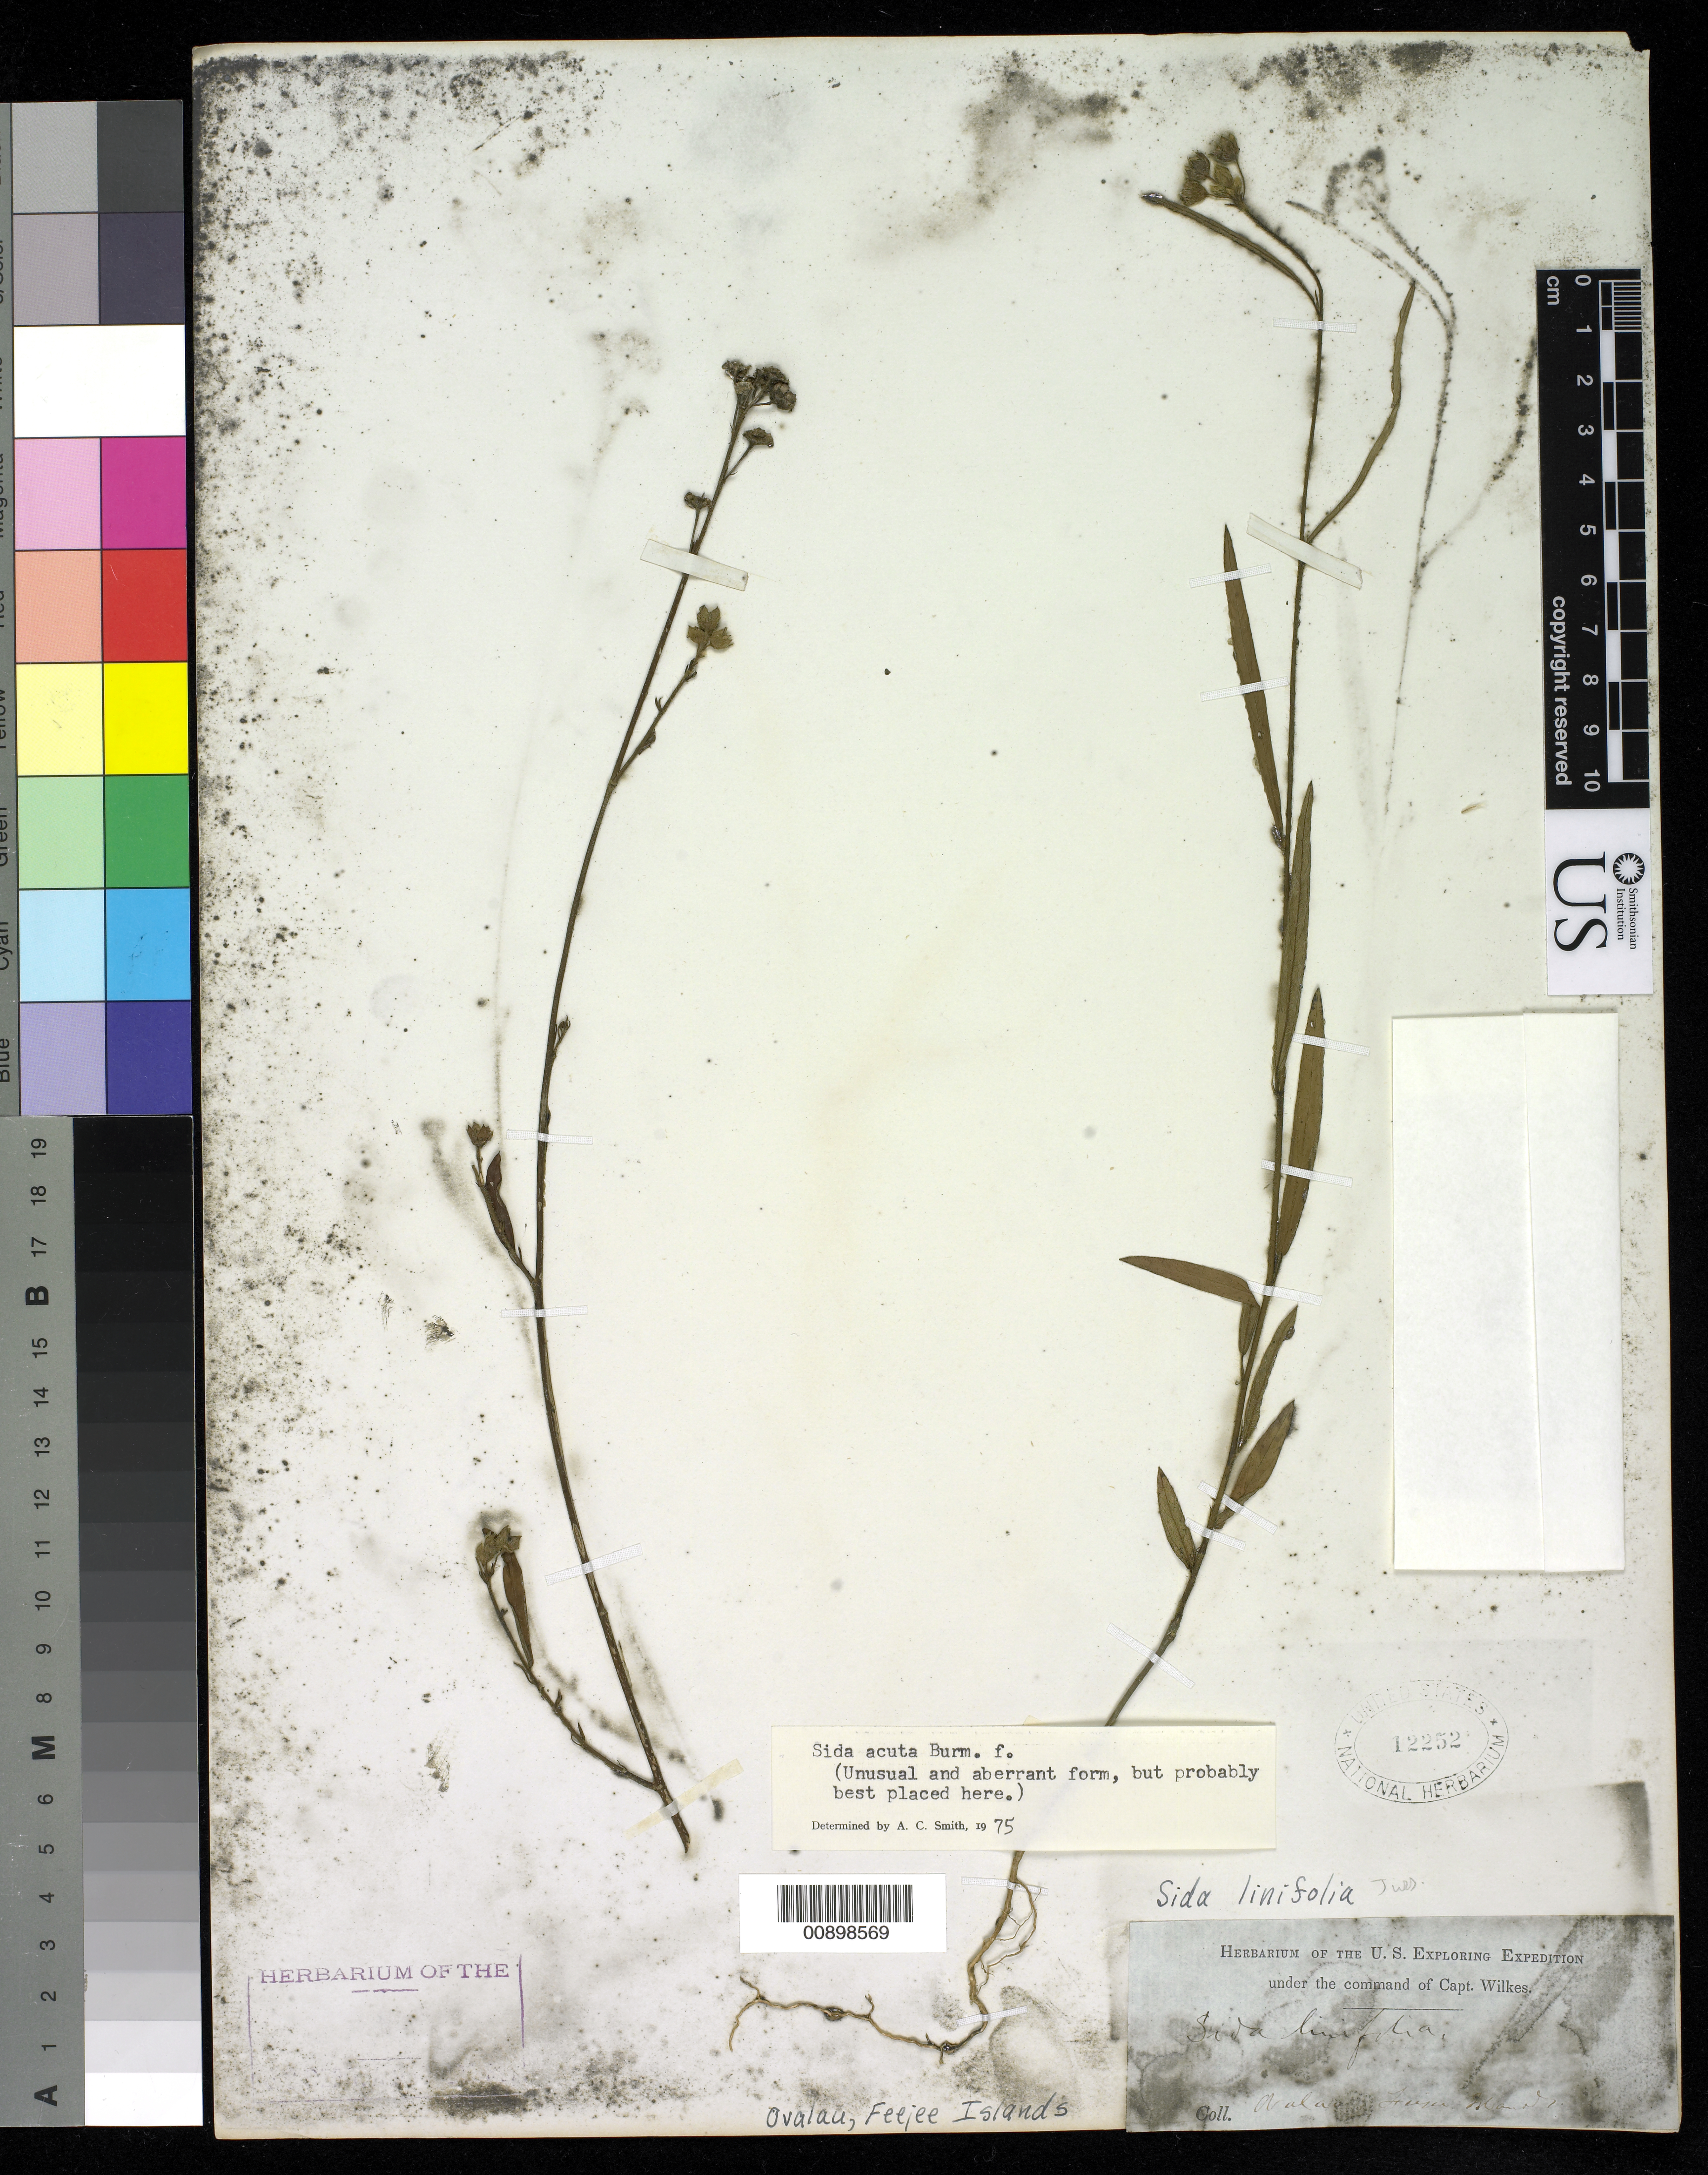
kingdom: Plantae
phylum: Tracheophyta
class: Magnoliopsida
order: Malvales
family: Malvaceae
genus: Sida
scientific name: Sida acuta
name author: Burm. f.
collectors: Wilkes Explor. Exped.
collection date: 1838/1842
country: Fiji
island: Ovalau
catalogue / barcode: US 12252